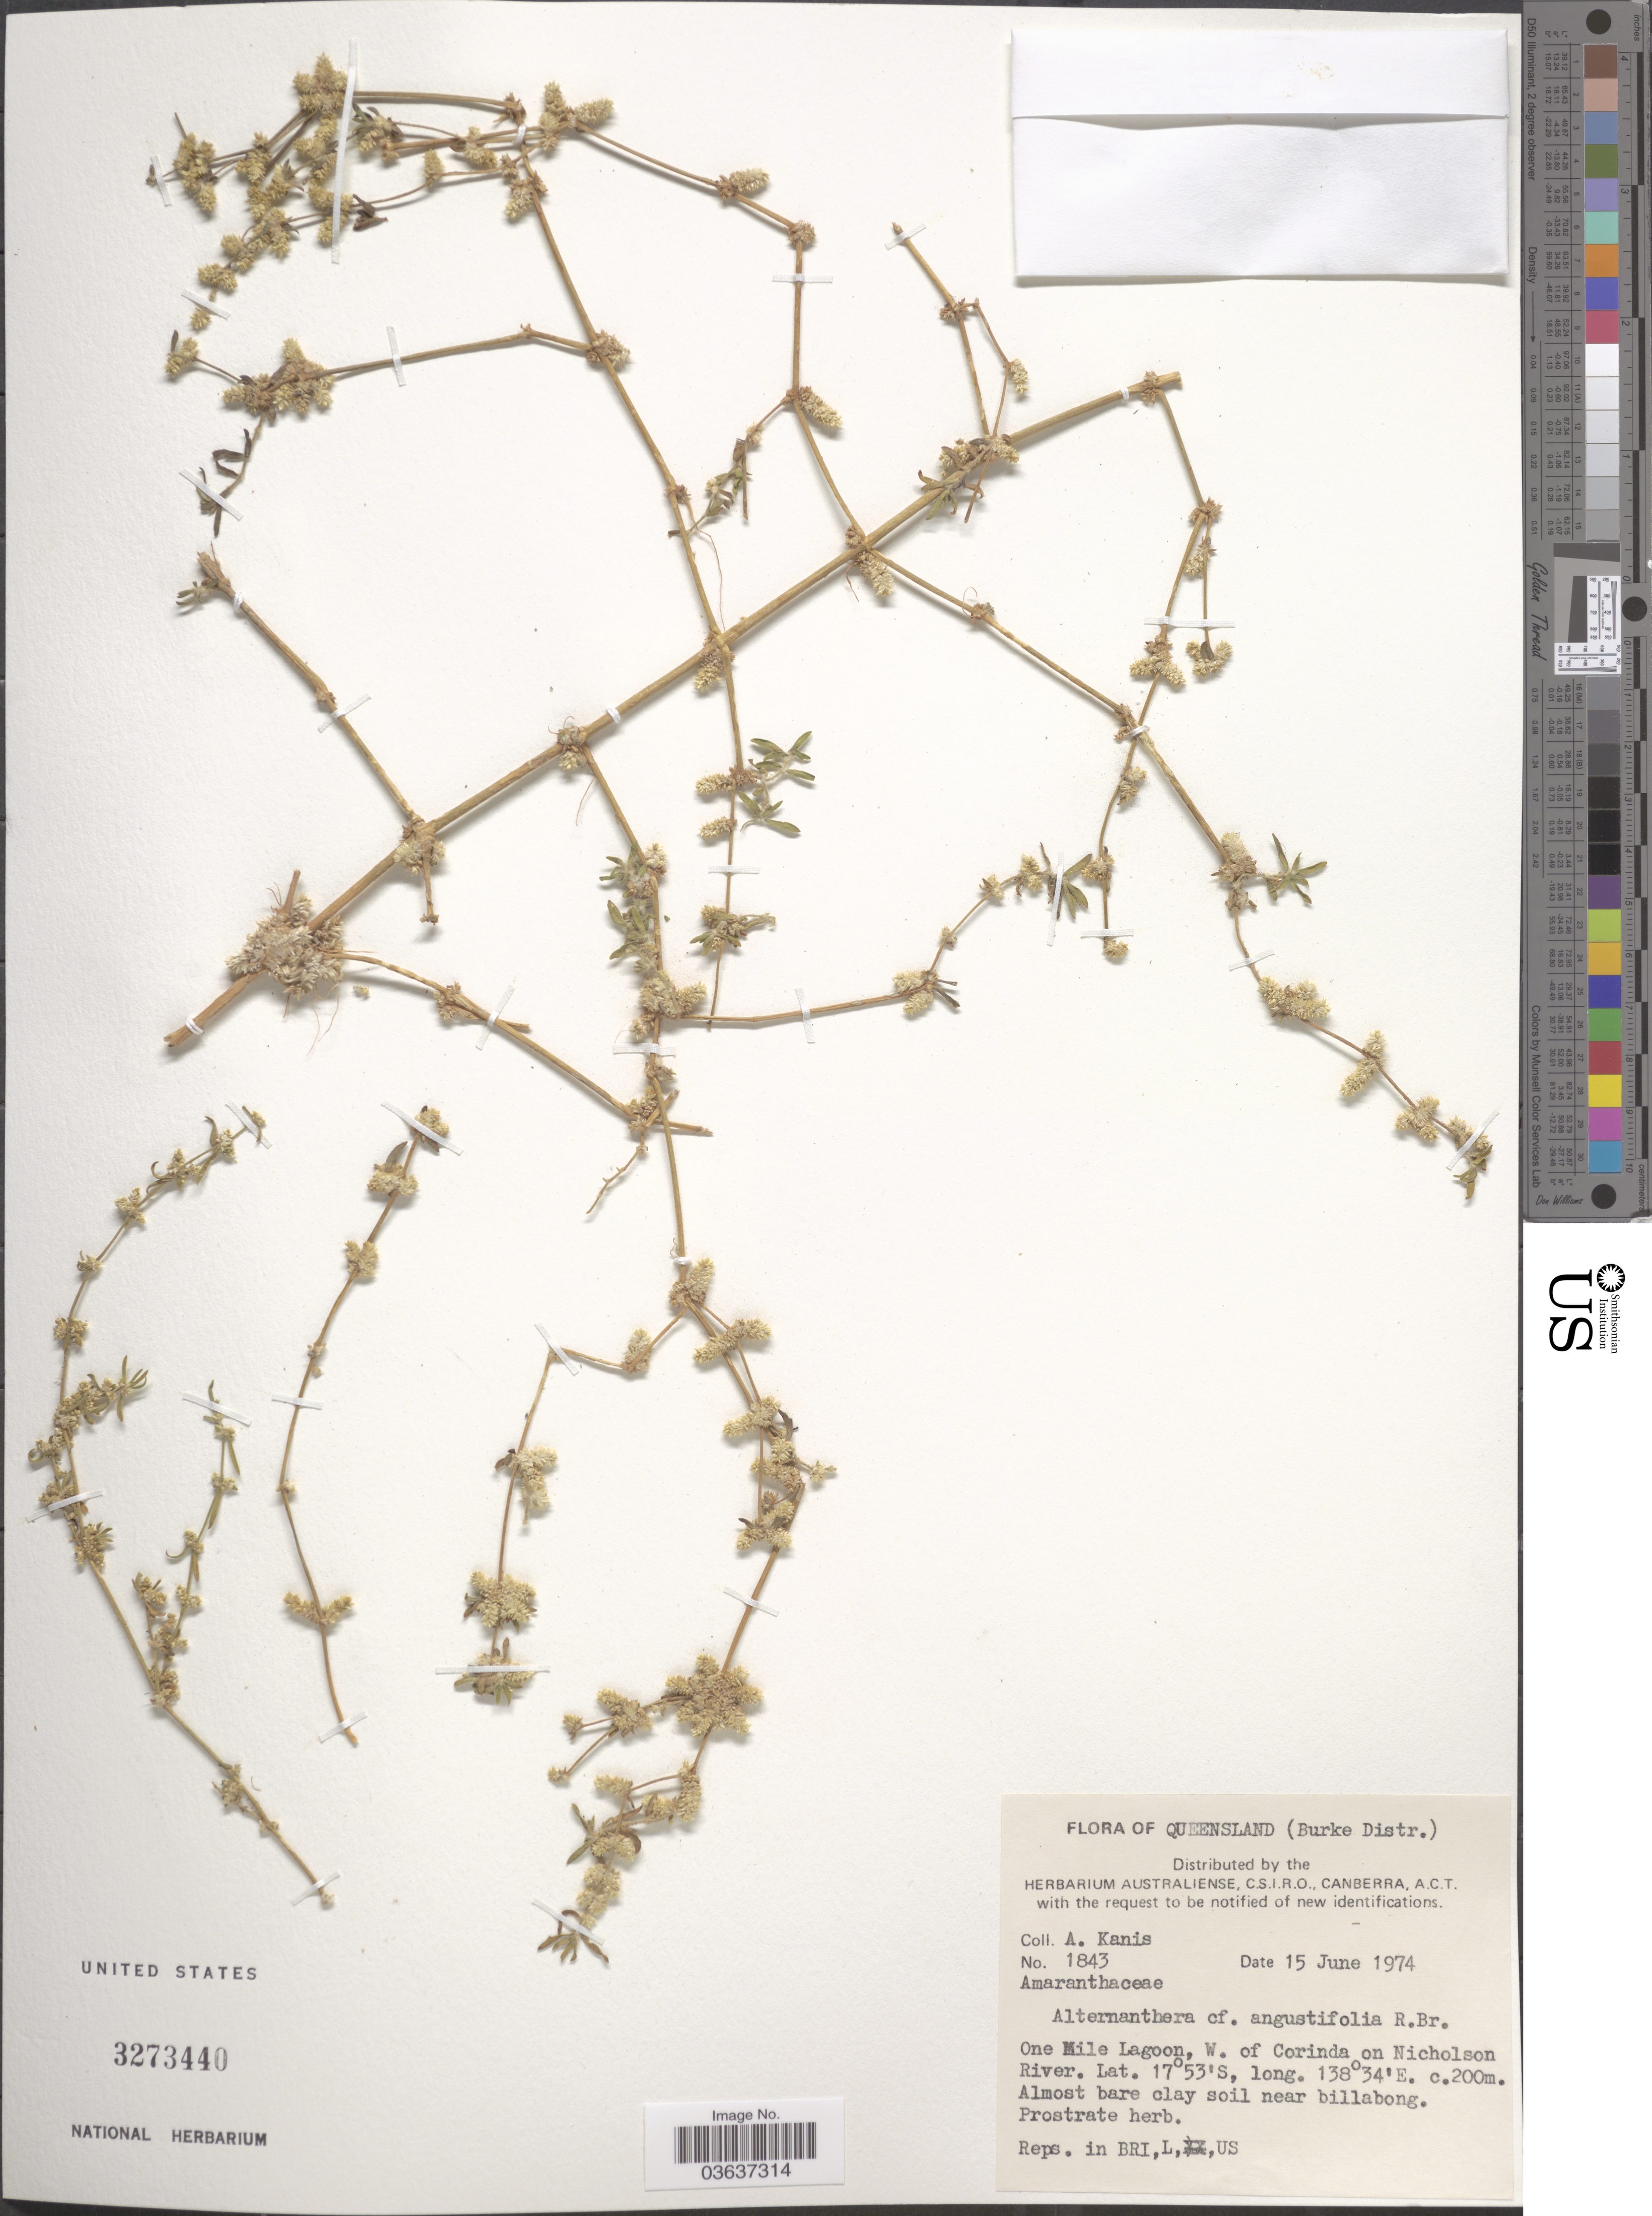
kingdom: Plantae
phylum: Tracheophyta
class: Magnoliopsida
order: Caryophyllales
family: Amaranthaceae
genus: Alternanthera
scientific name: Alternanthera angustifolia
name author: R. Br.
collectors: A. Kanis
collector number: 1843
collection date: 1974-06-15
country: Australia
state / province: Queensland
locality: Burke Distr. One Mile Lagoon, W. of Corinda on Nicholson River.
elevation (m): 200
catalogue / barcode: US 3273440